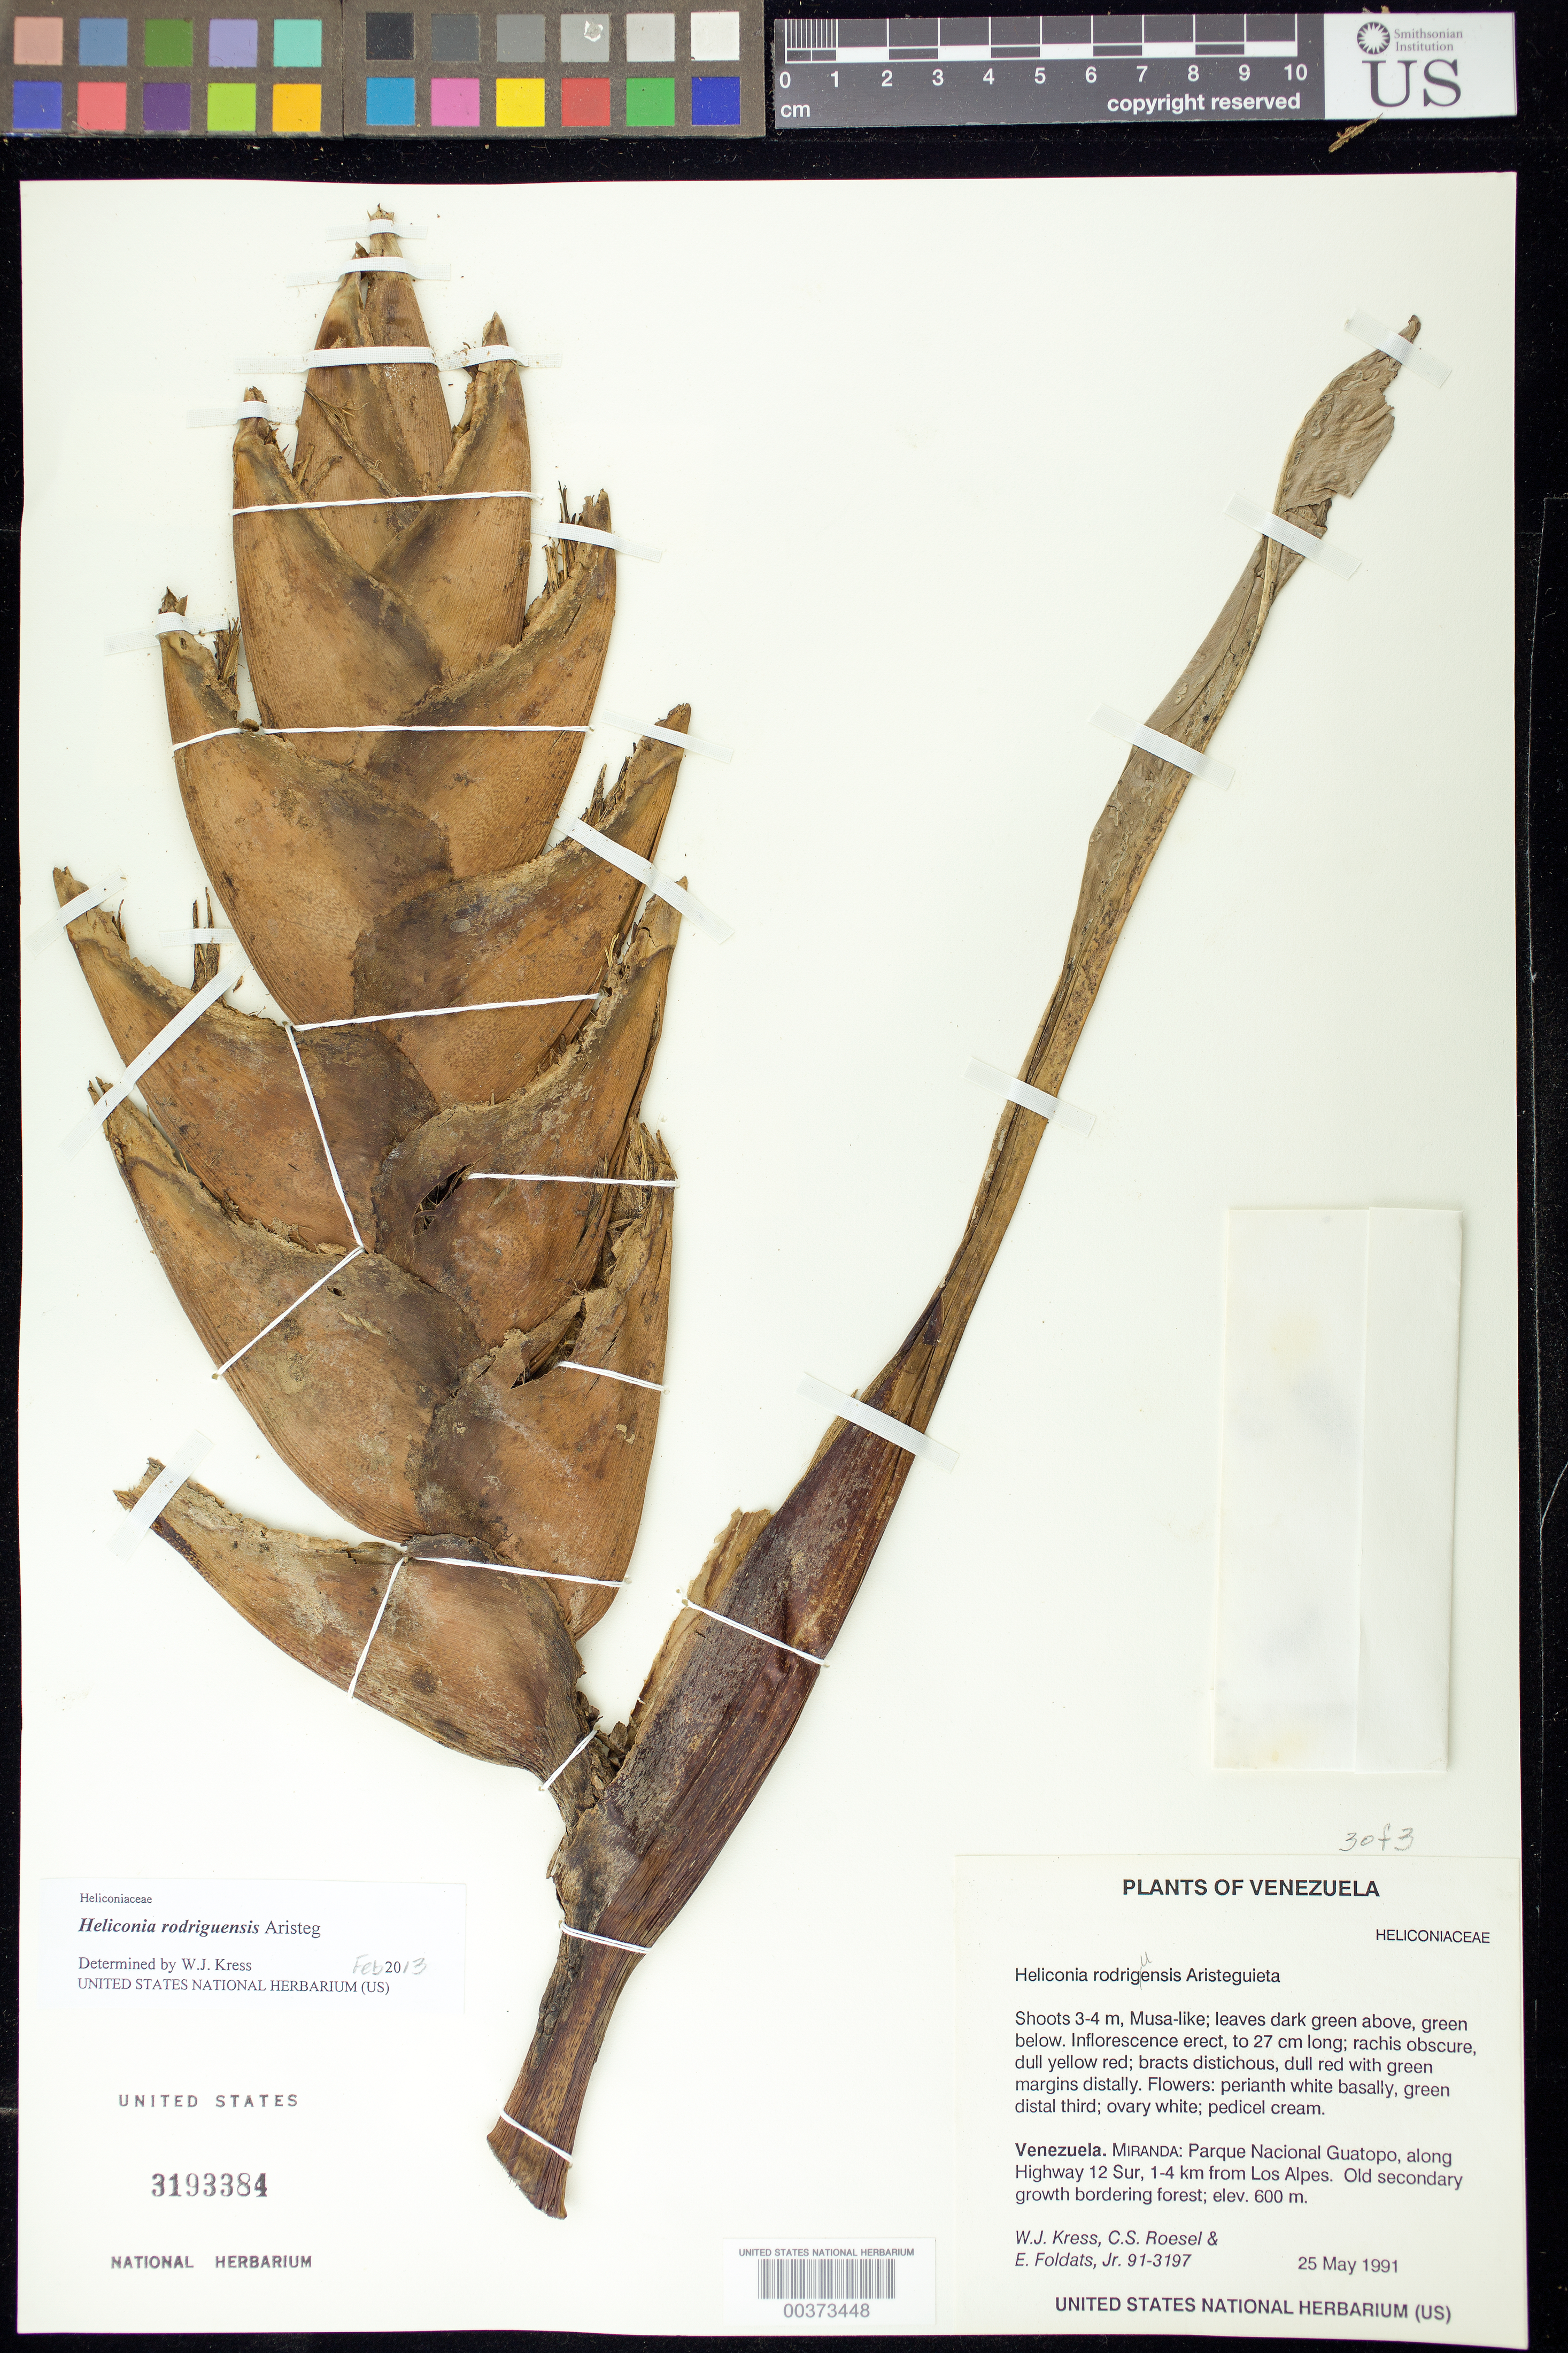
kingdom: Plantae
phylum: Tracheophyta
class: Liliopsida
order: Zingiberales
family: Heliconiaceae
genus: Heliconia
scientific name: Heliconia rodriguensis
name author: Aristeg.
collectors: W. J. Kress, C. S. Roesel & E. Foldats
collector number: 91-3197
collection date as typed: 25 May 1991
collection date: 1991-05-25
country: Venezuela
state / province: Miranda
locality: Parque nacional guatopo, along hwy 12 sur, 1-4 km from los alpes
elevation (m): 600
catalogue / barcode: US 3193384